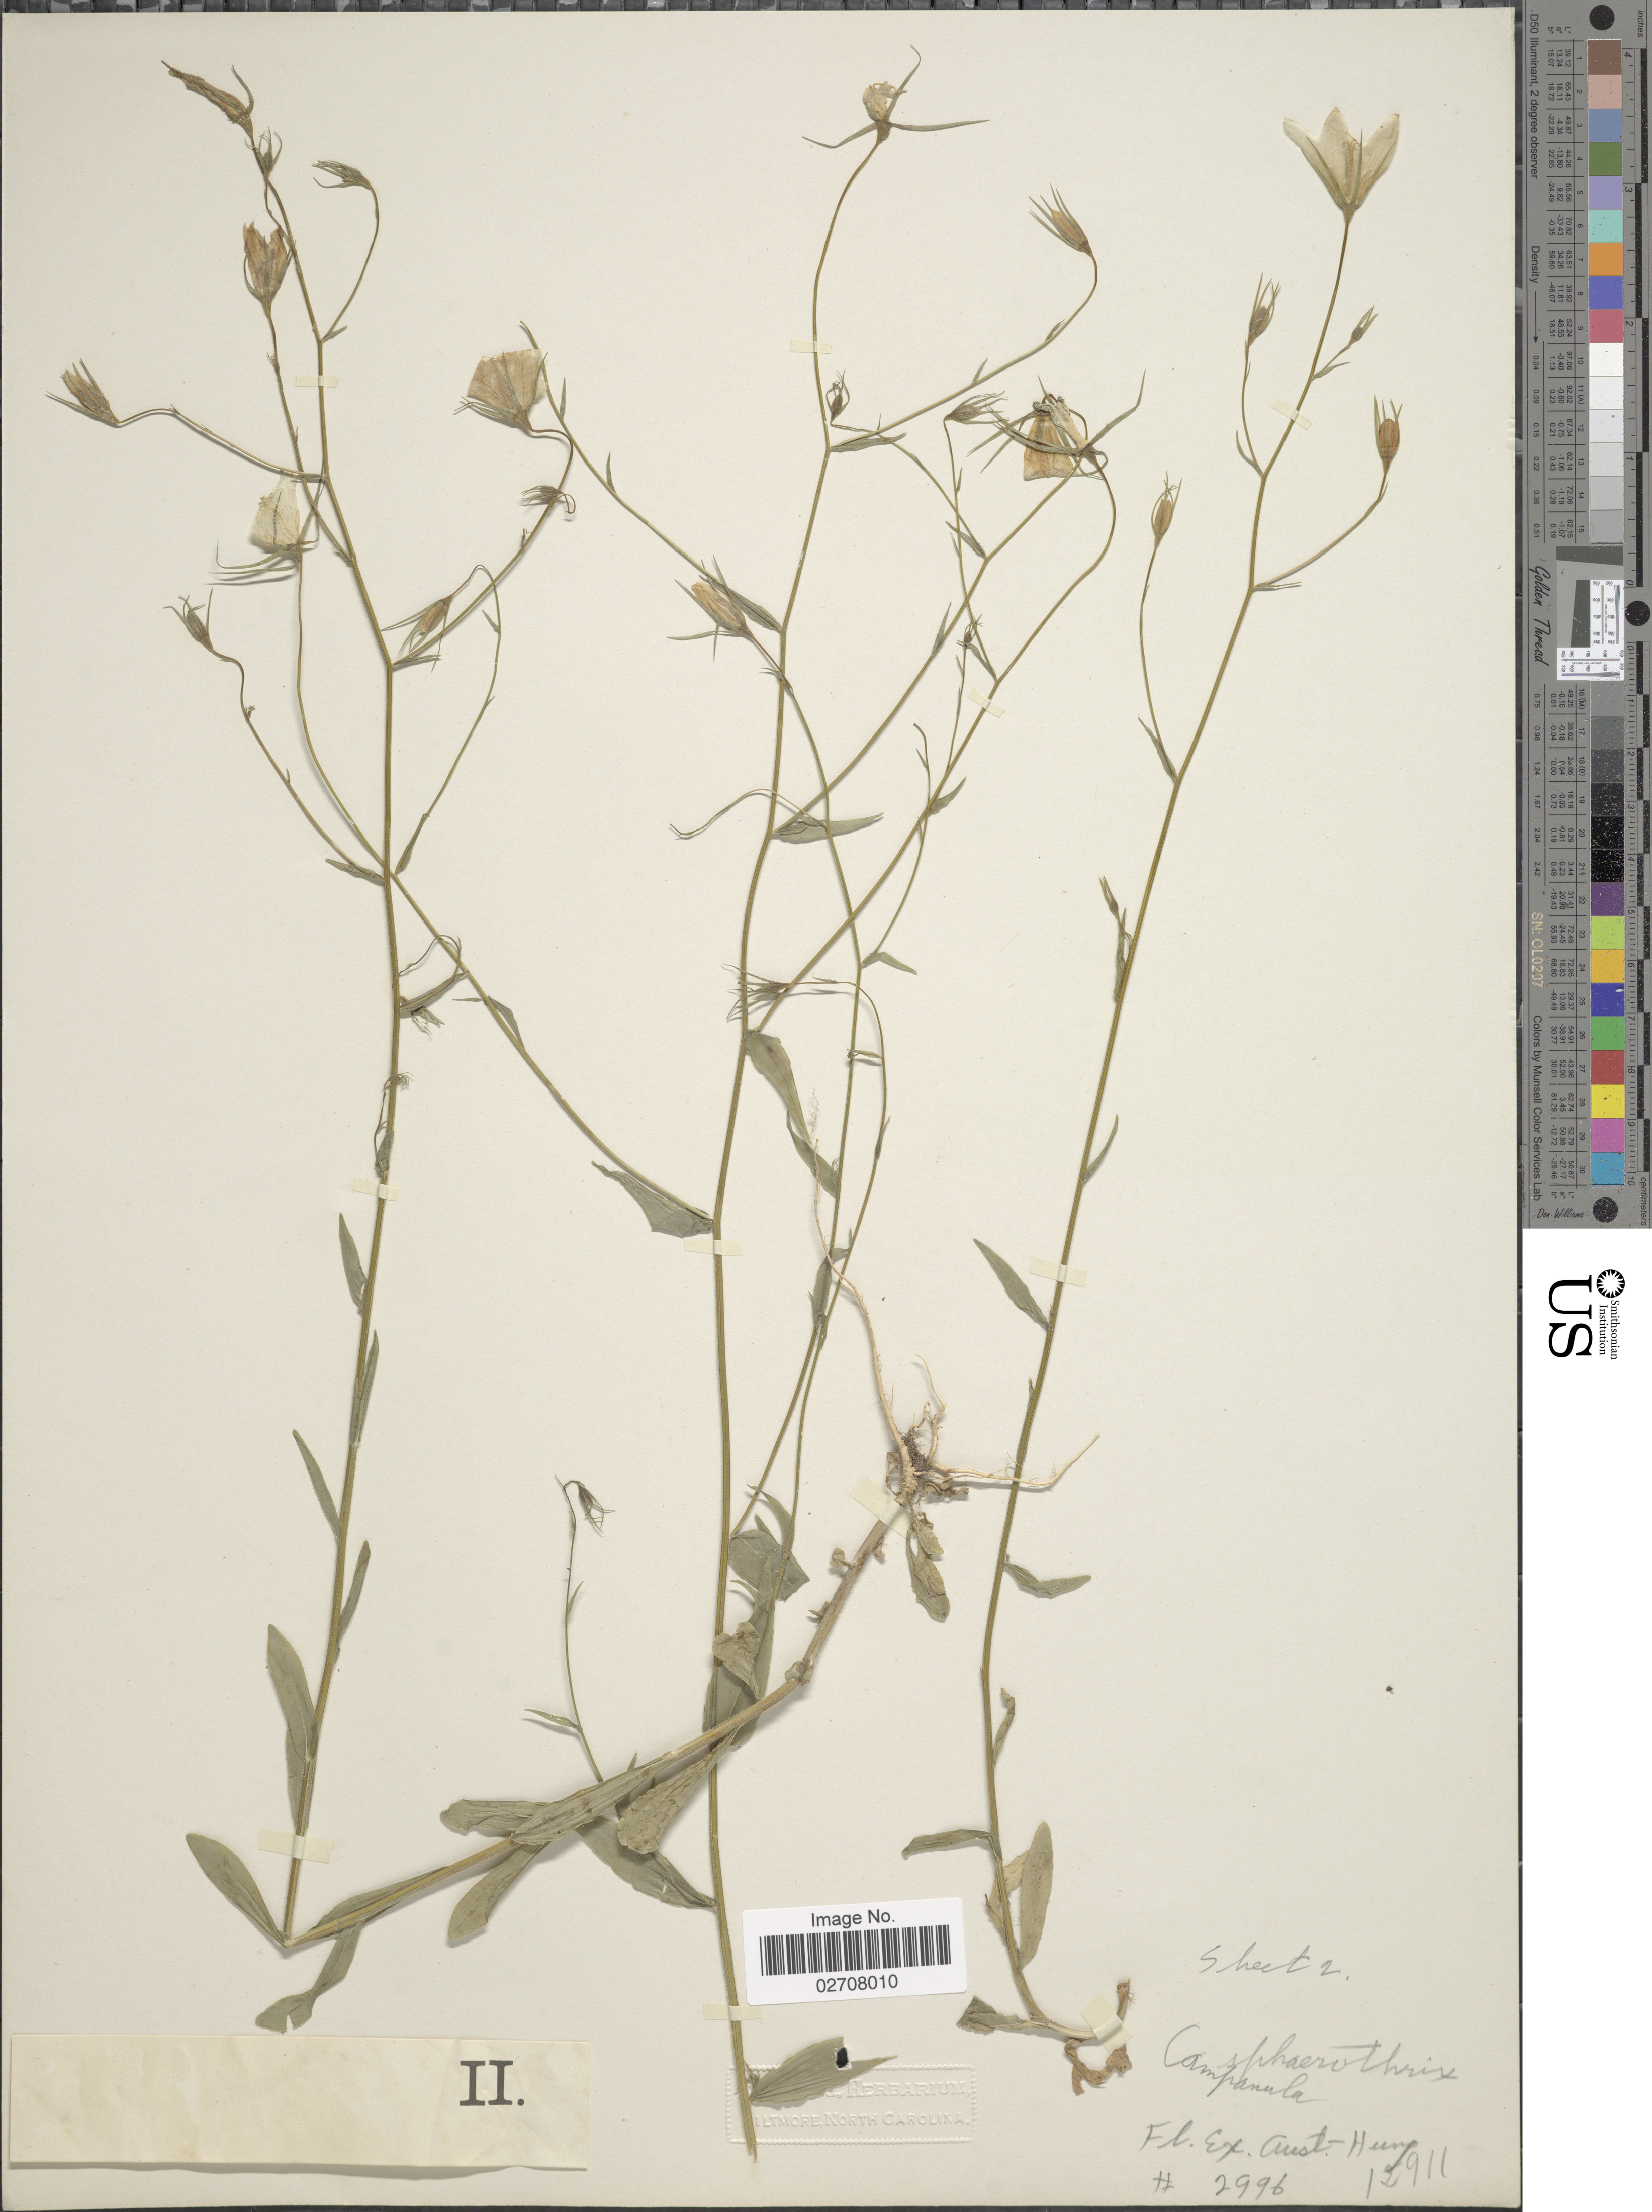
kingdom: Plantae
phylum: Tracheophyta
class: Magnoliopsida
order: Asterales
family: Campanulaceae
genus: Campanula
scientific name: Campanula sphaerothrix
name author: Griseb.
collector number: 2996/12911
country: Hungary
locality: Aust-Hung